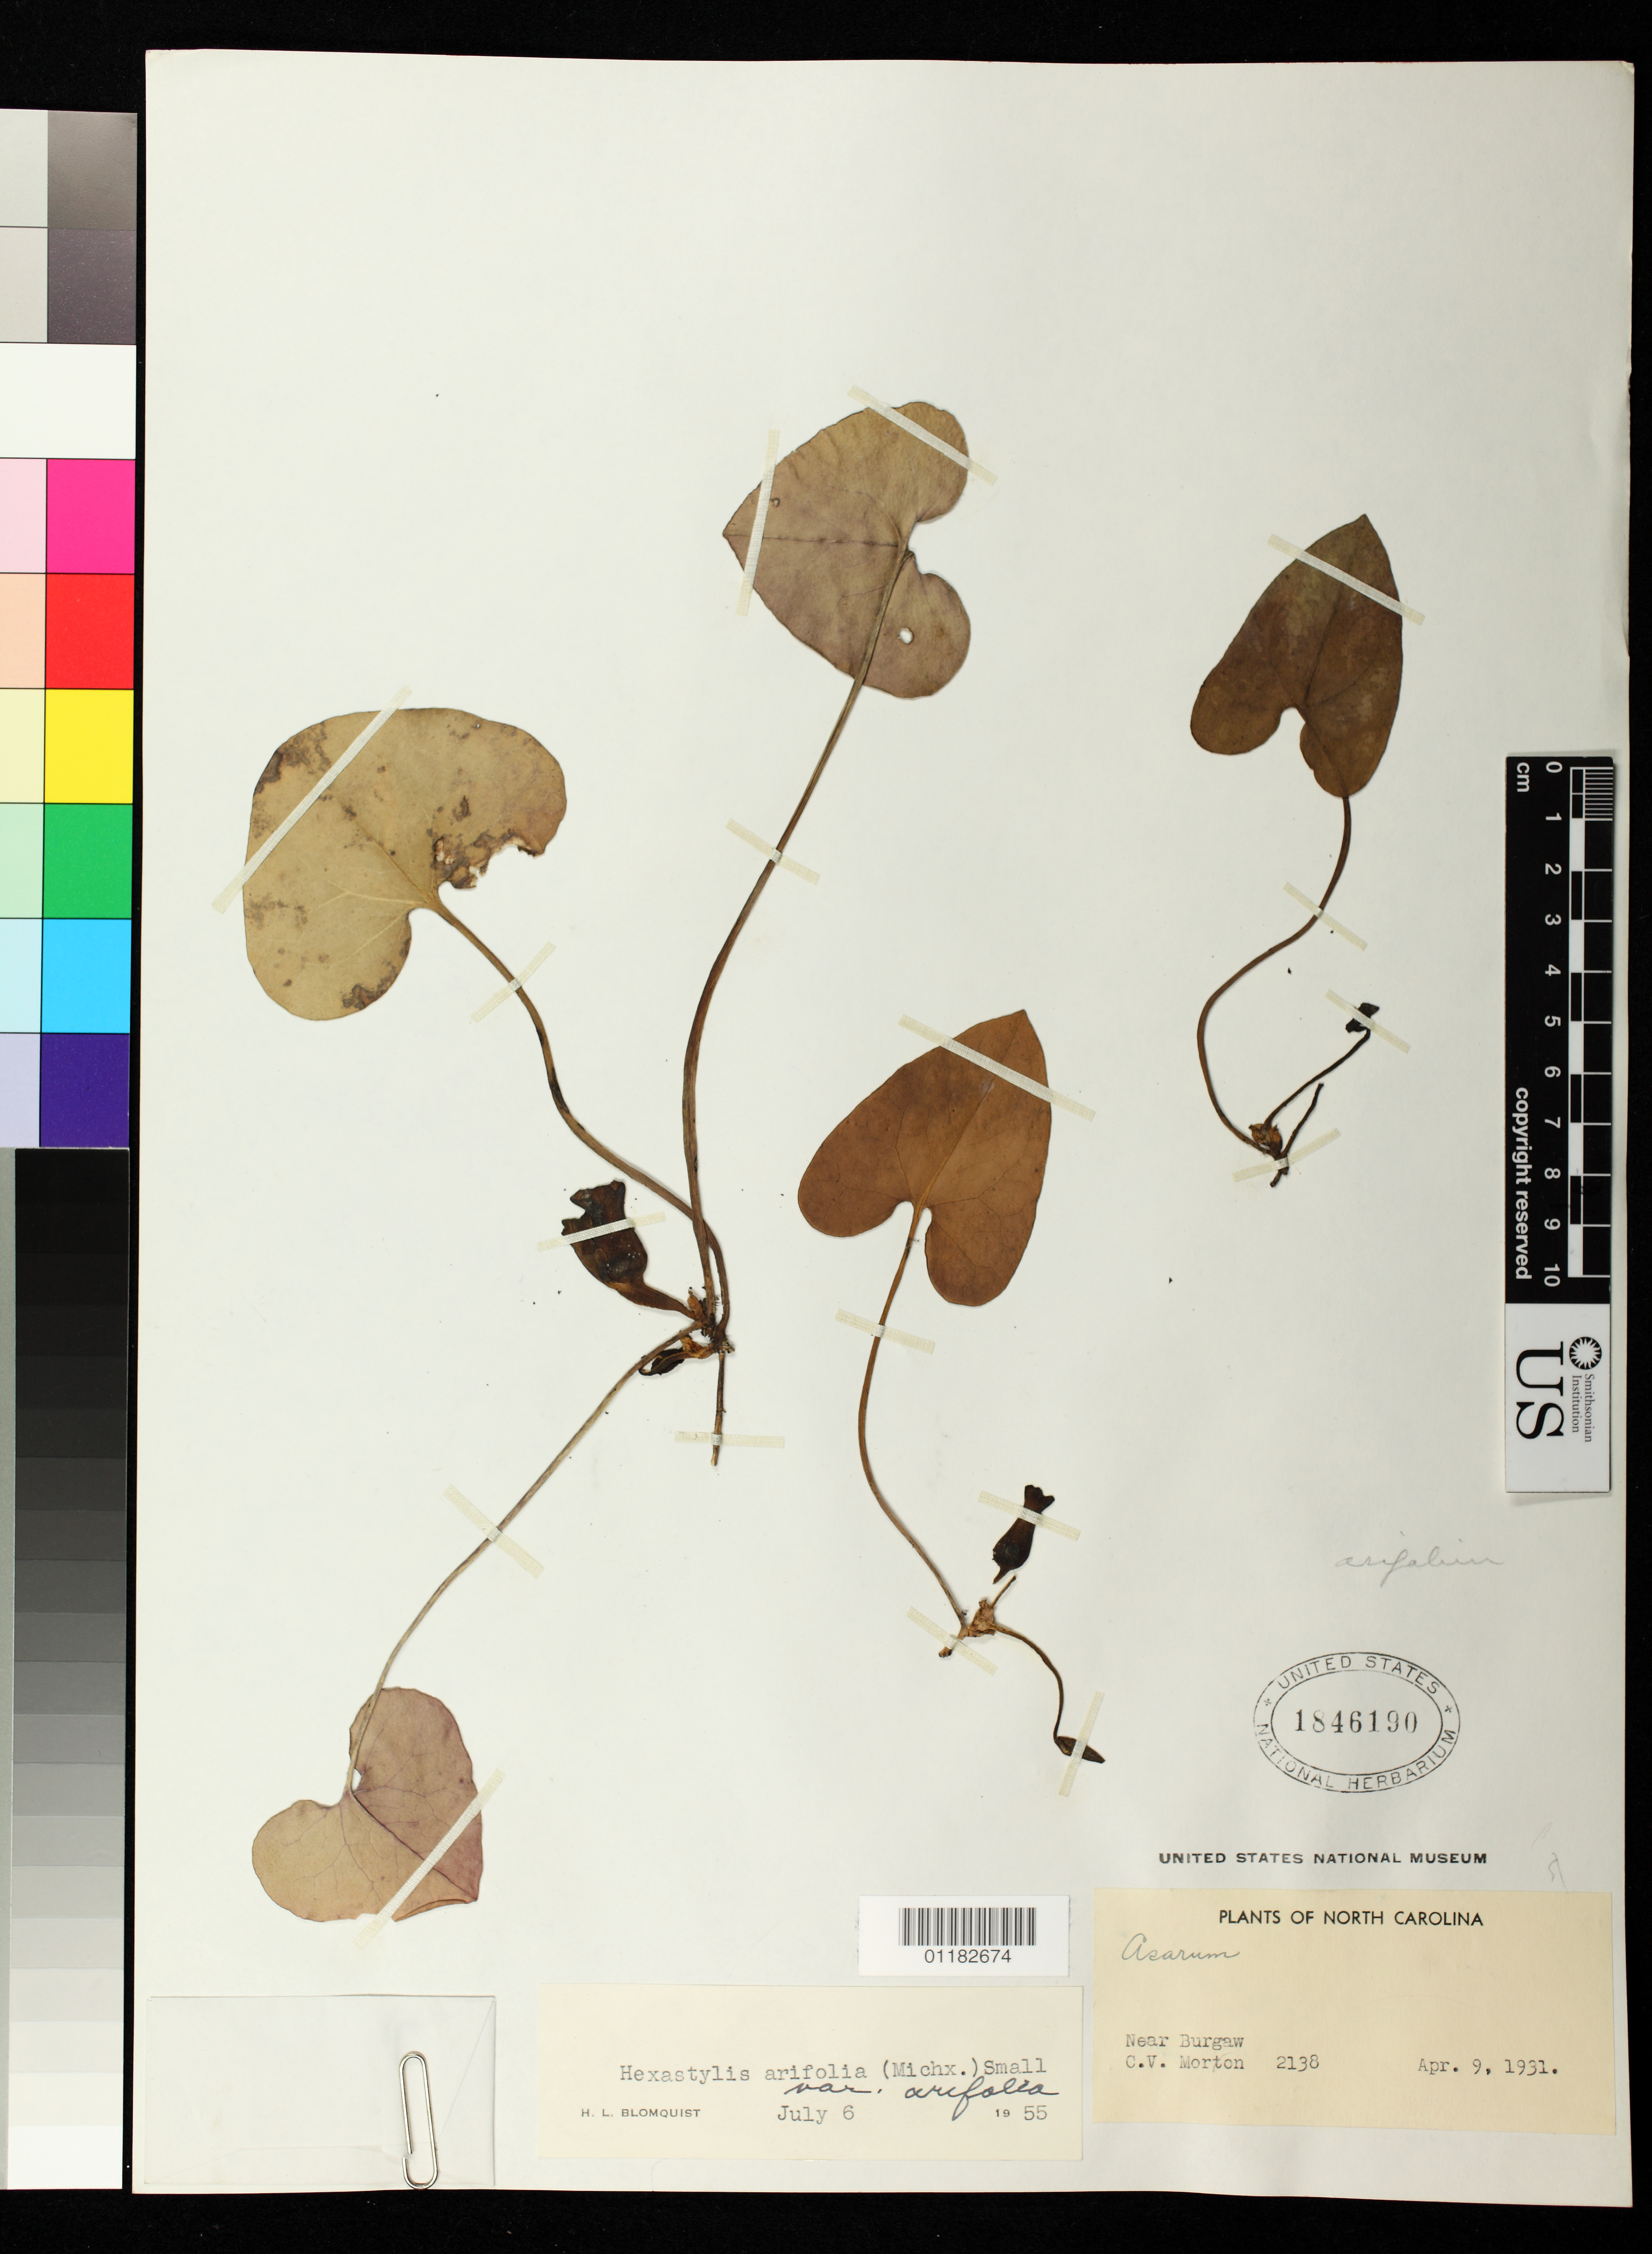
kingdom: Plantae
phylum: Tracheophyta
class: Magnoliopsida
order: Piperales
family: Aristolochiaceae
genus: Hexastylis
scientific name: Hexastylis arifolia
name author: (Michx.) Small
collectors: C. V. Morton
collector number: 2138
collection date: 1931-04-09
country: United States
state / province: North Carolina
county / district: Pender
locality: Near Burgaw, Pender County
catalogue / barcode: US 1846190